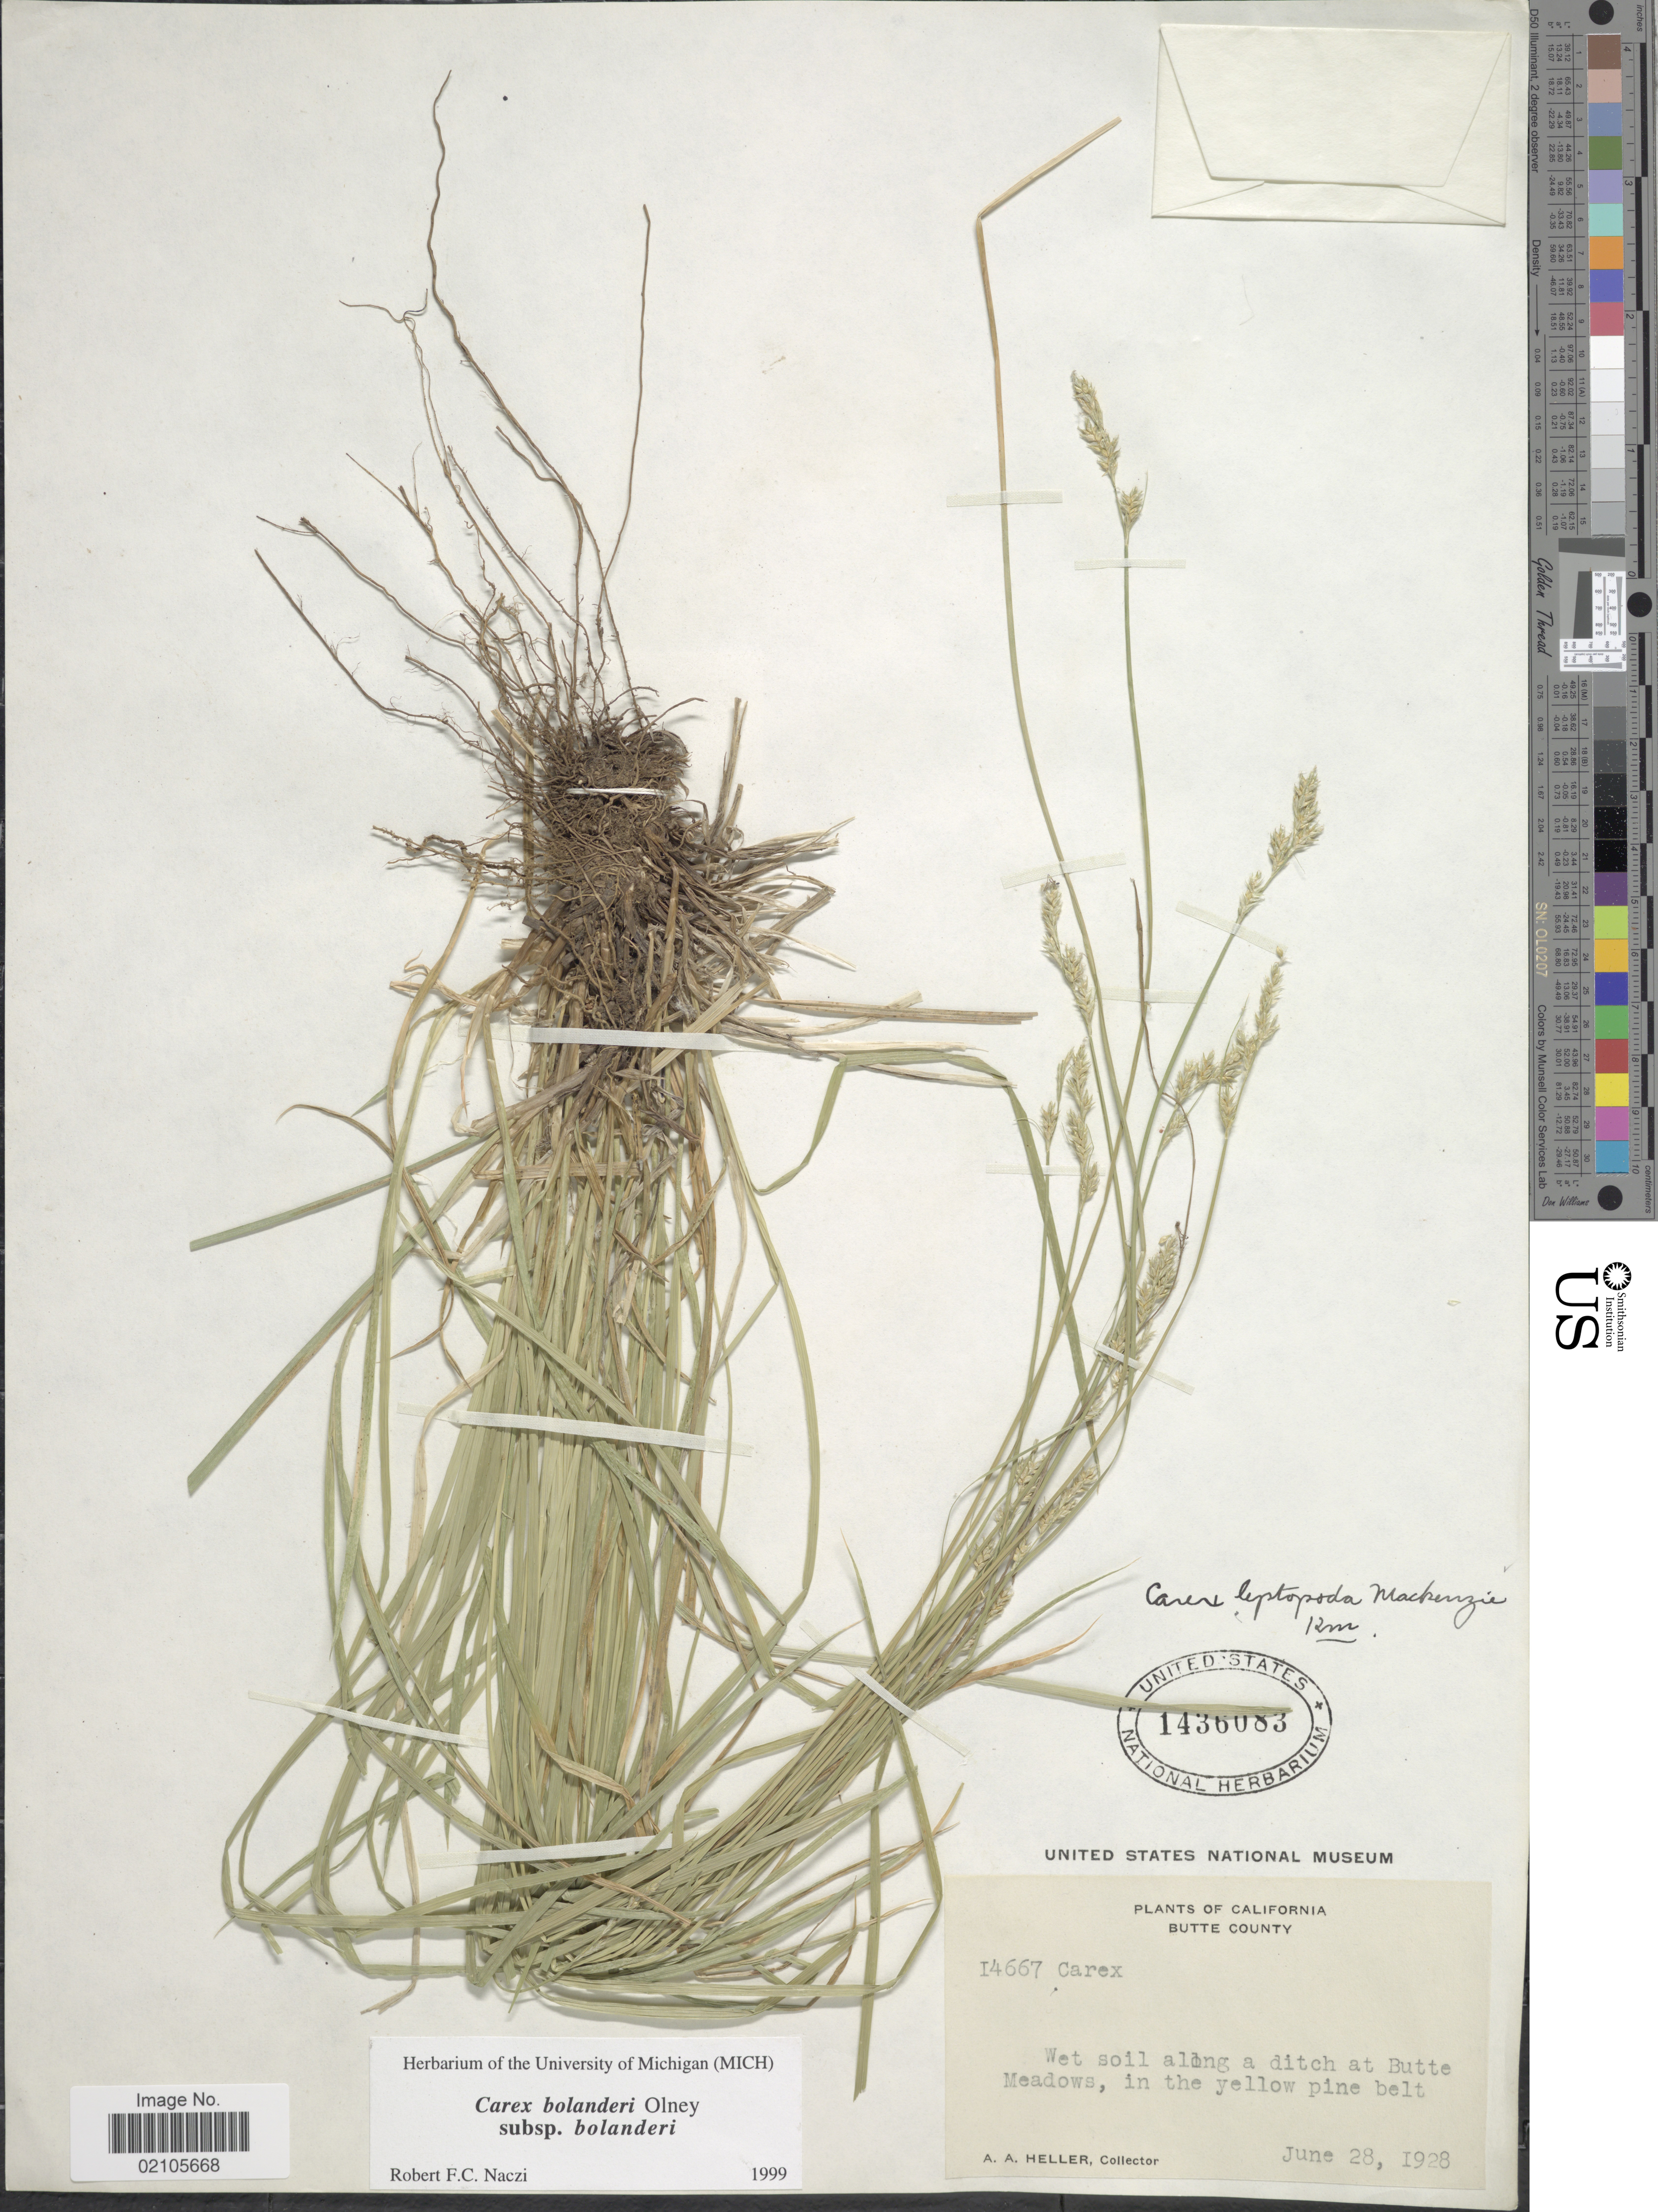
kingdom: Plantae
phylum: Tracheophyta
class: Liliopsida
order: Poales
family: Cyperaceae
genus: Carex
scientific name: Carex bolanderi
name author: Olney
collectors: A. A. Heller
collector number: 14667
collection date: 1928-06-28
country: United States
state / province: California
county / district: Butte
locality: Butte County, At Butte Meadows, in the yellow pine belt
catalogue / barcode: US 1436083